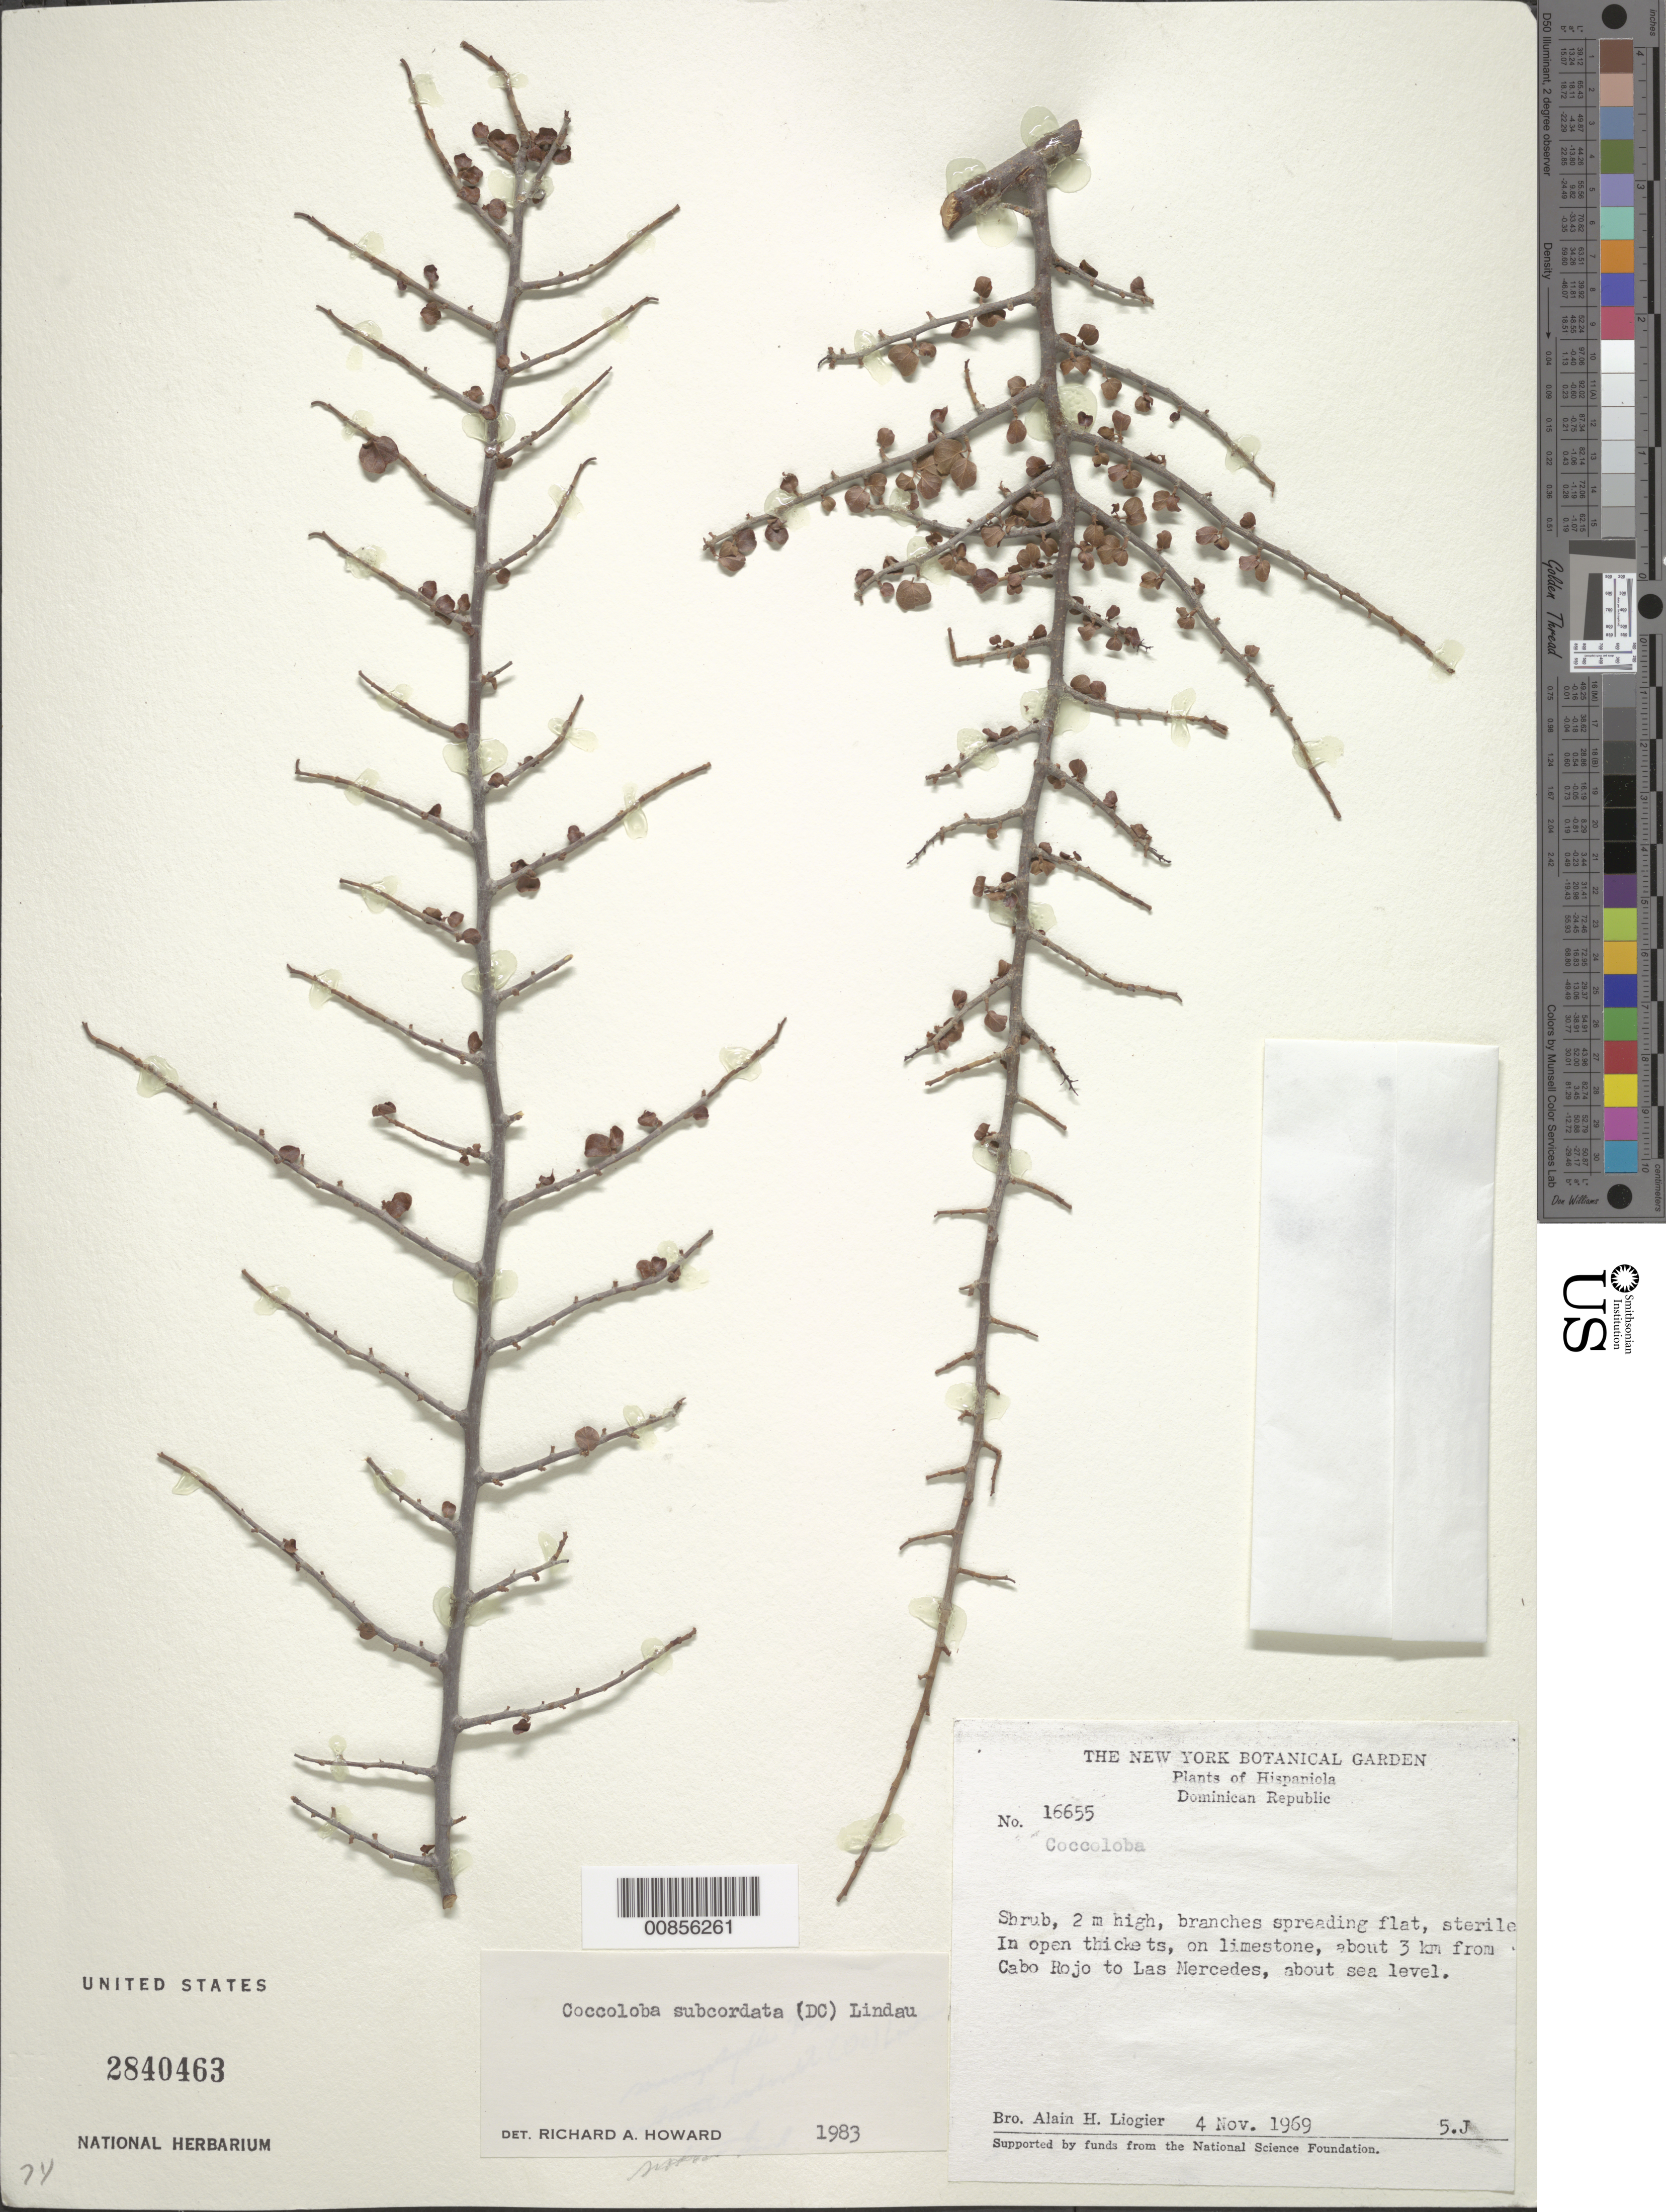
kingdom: Plantae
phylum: Tracheophyta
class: Magnoliopsida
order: Caryophyllales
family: Polygonaceae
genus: Coccoloba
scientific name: Coccoloba subcordata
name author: (DC.) Lindau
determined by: Howard, R. A.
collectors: A. H. Liogier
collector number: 16655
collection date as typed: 04 Nov 1969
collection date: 1969-11-04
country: Dominican Republic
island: Hispaniola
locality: About 3 km. from Cabo Rojo to Las Mercedes.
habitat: In open thickets, on limestone.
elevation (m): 0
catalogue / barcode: US 2840463